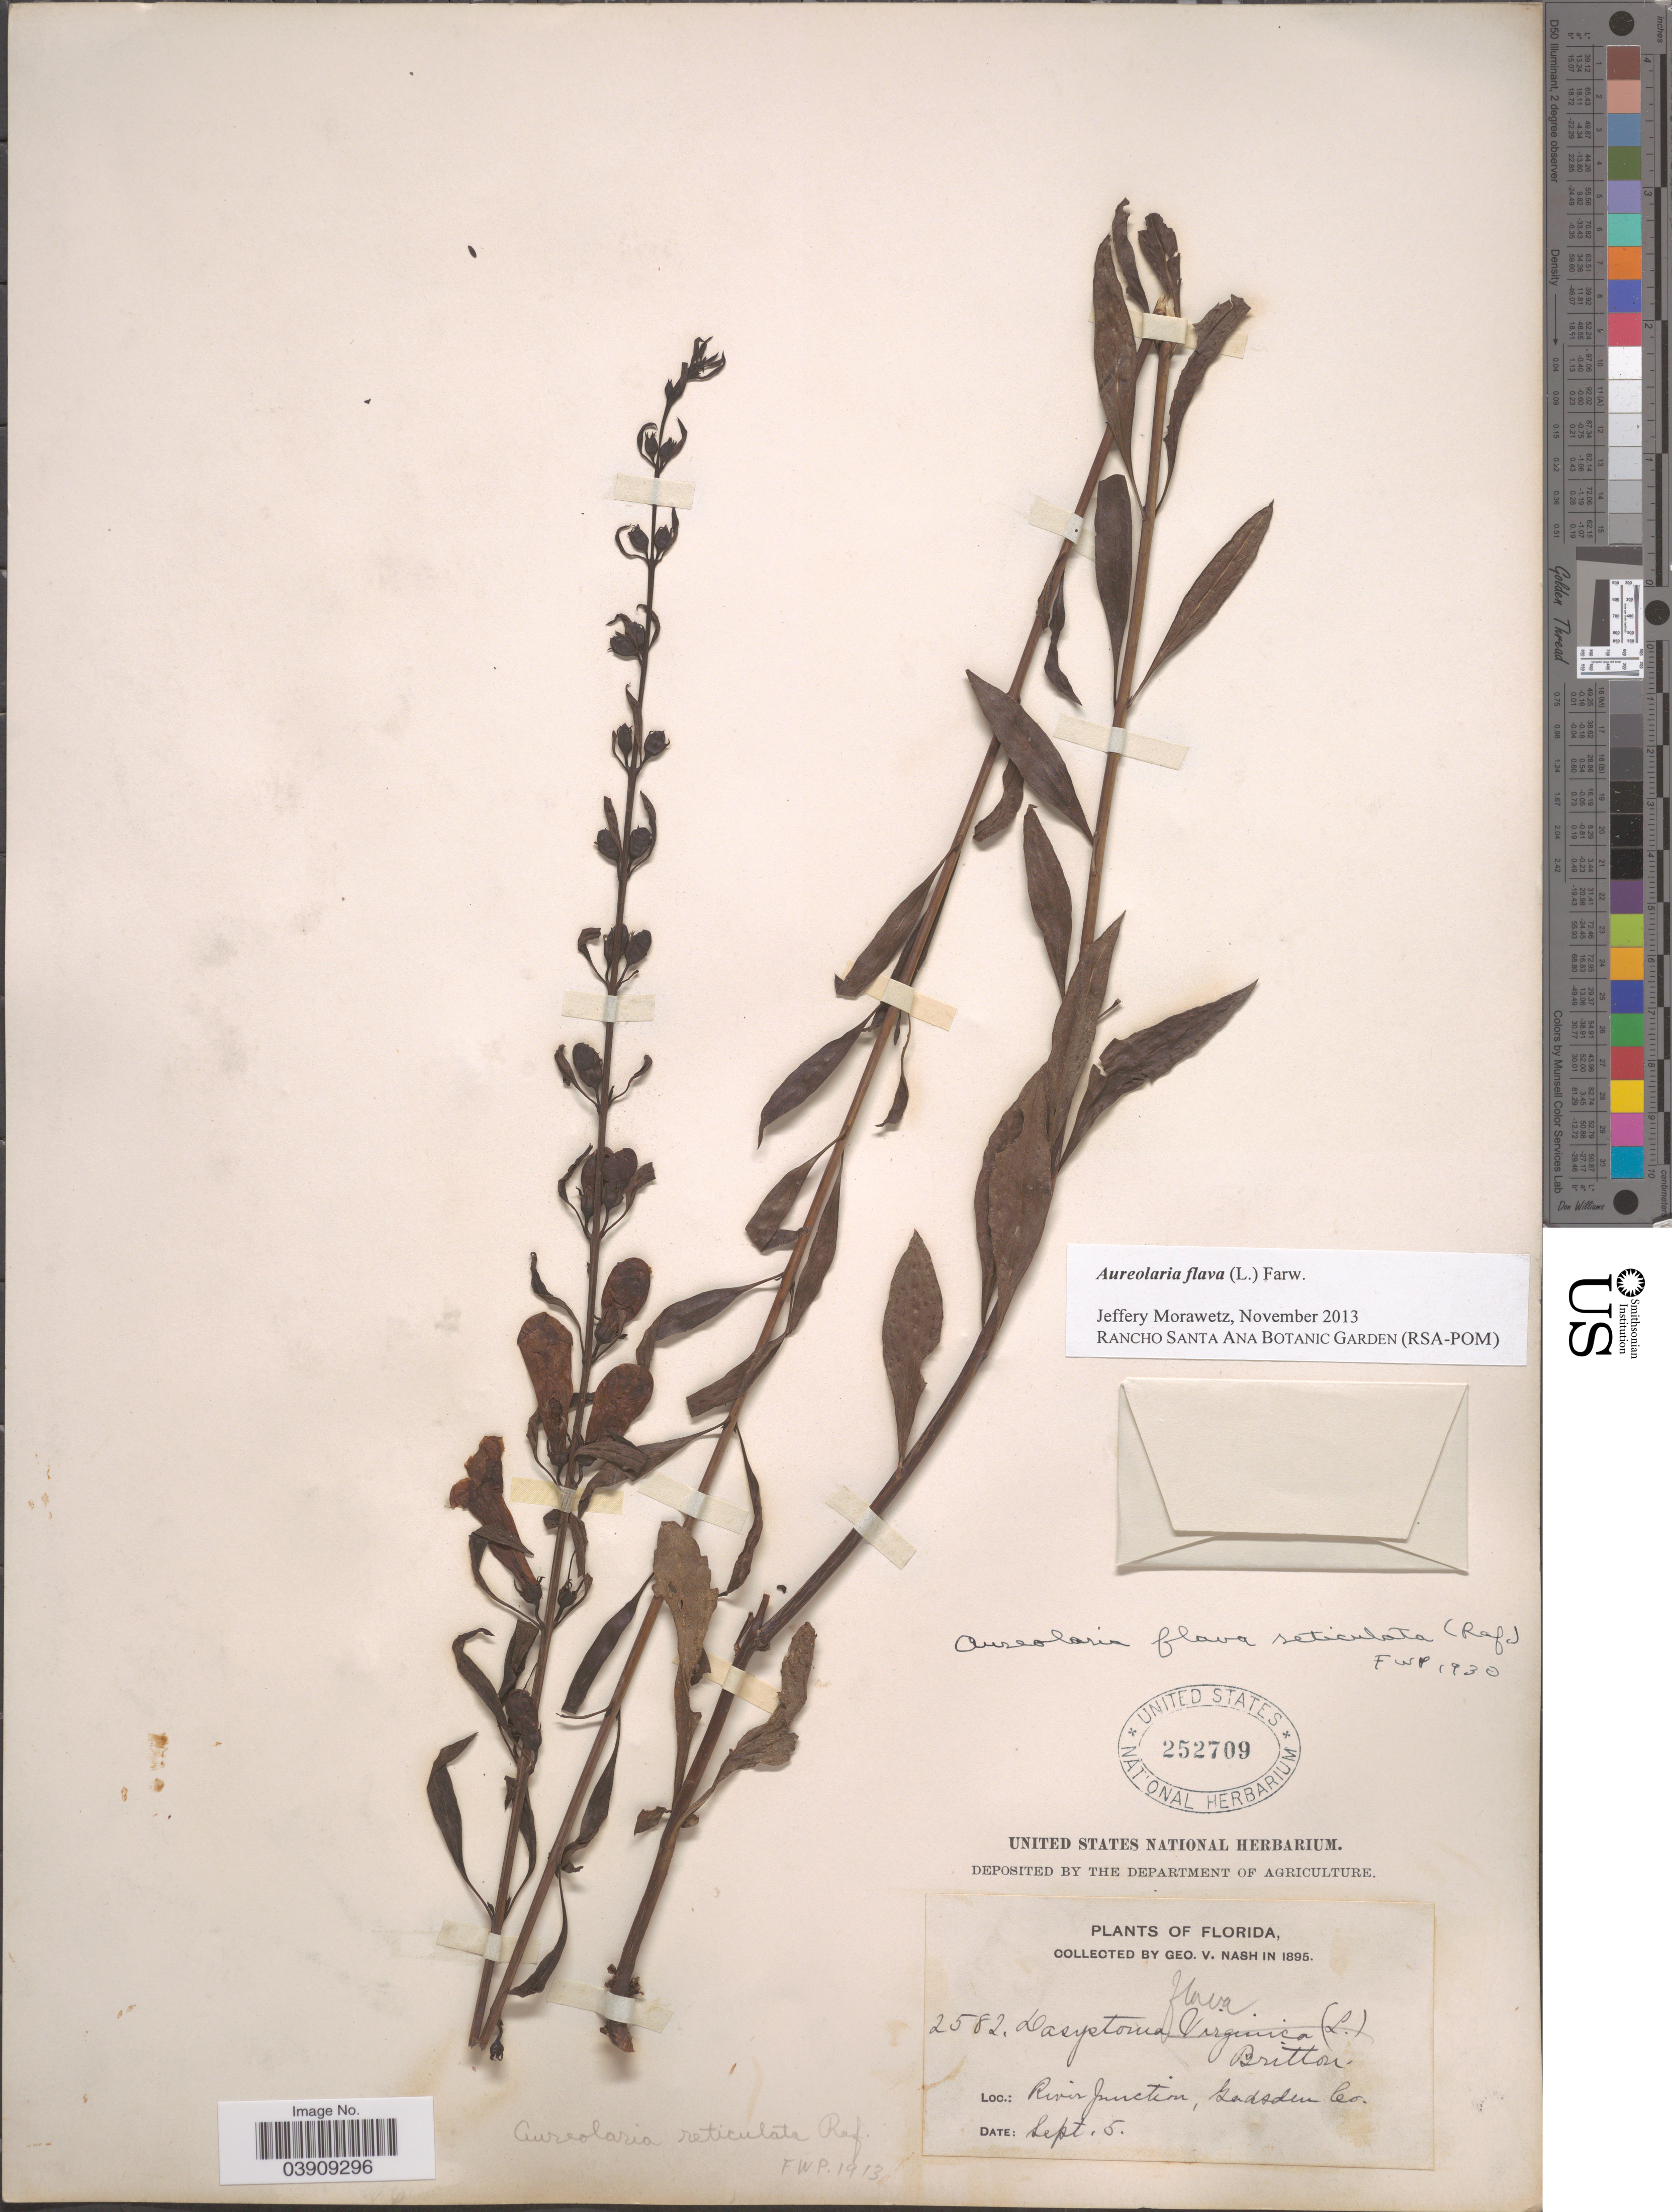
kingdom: Plantae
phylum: Tracheophyta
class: Magnoliopsida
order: Lamiales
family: Orobanchaceae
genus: Aureolaria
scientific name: Aureolaria flava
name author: (L.) Farw.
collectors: G. V. Nash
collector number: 2582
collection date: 1895-09-05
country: United States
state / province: Florida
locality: River Junction, Gadsden Co.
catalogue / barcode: US 252709